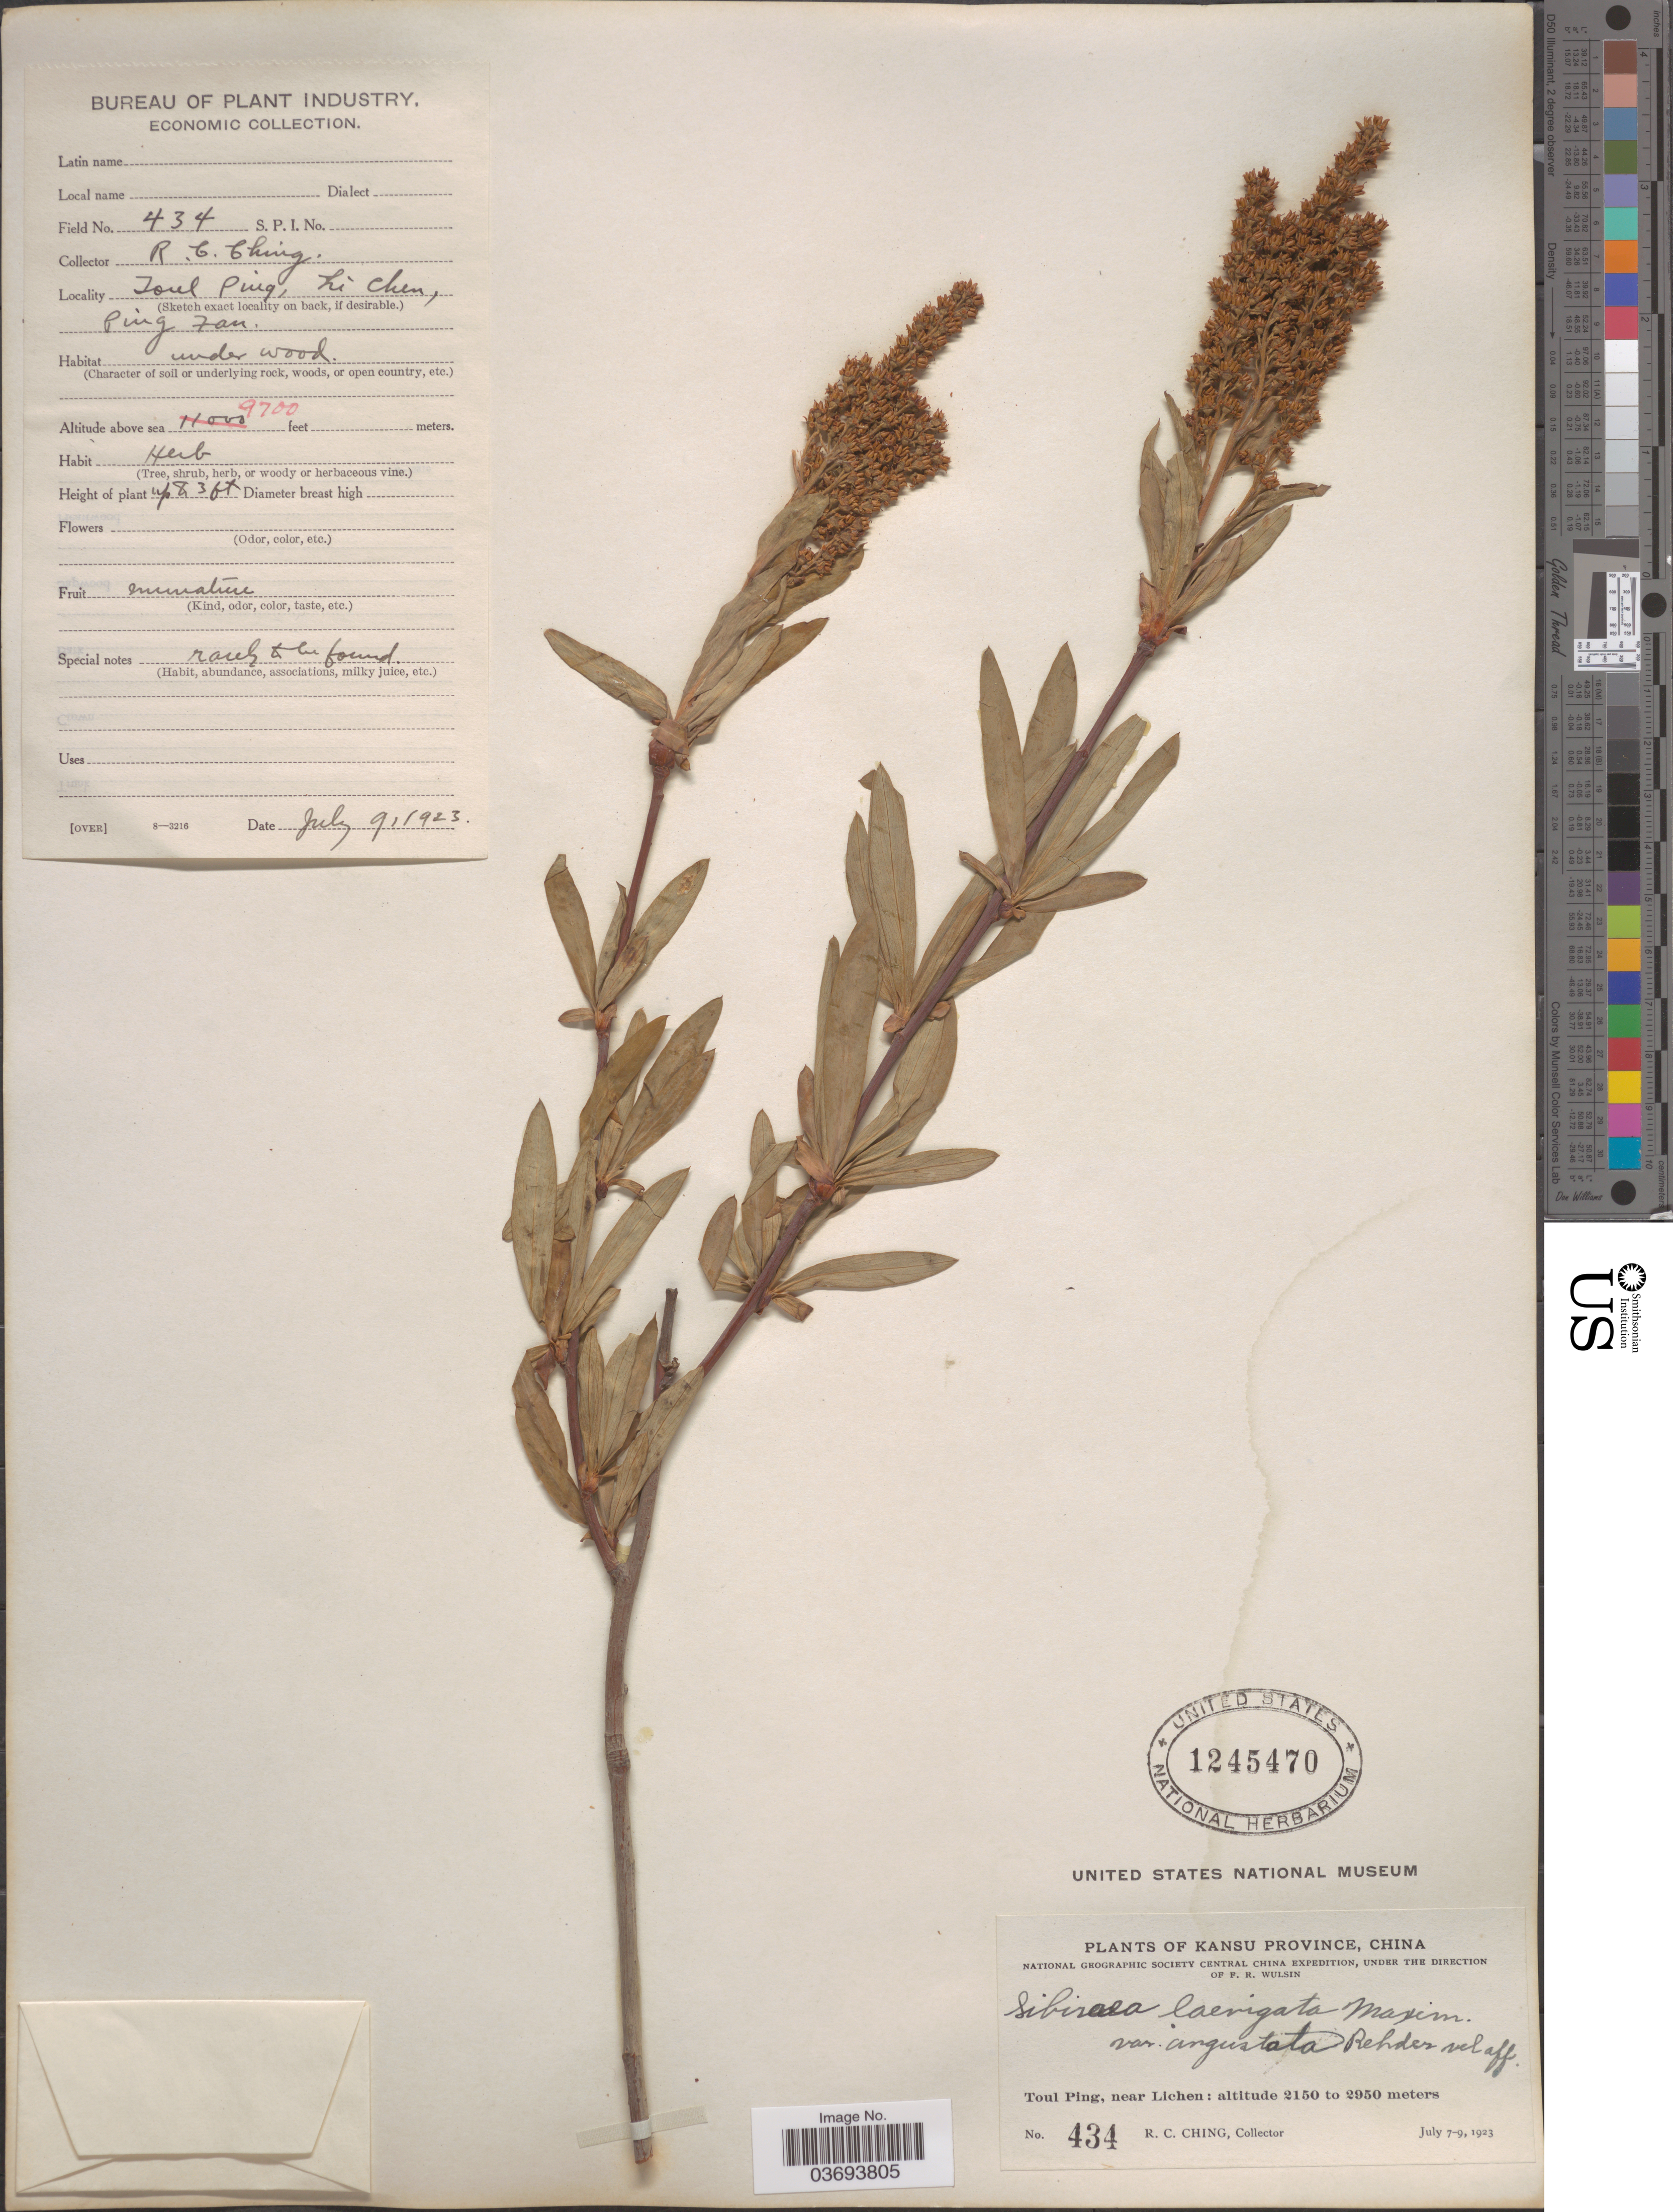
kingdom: Plantae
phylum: Tracheophyta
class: Magnoliopsida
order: Rosales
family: Rosaceae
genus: Sibiraea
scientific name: Sibiraea laevigata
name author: (L.) Maxim.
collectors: R. C. Ching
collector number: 434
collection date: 1923-07-09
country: China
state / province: Gansu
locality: Kansu Province. Toul Ping, near Lichen. Toul Ping, Li Chen.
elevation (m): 2957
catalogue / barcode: US 1245470